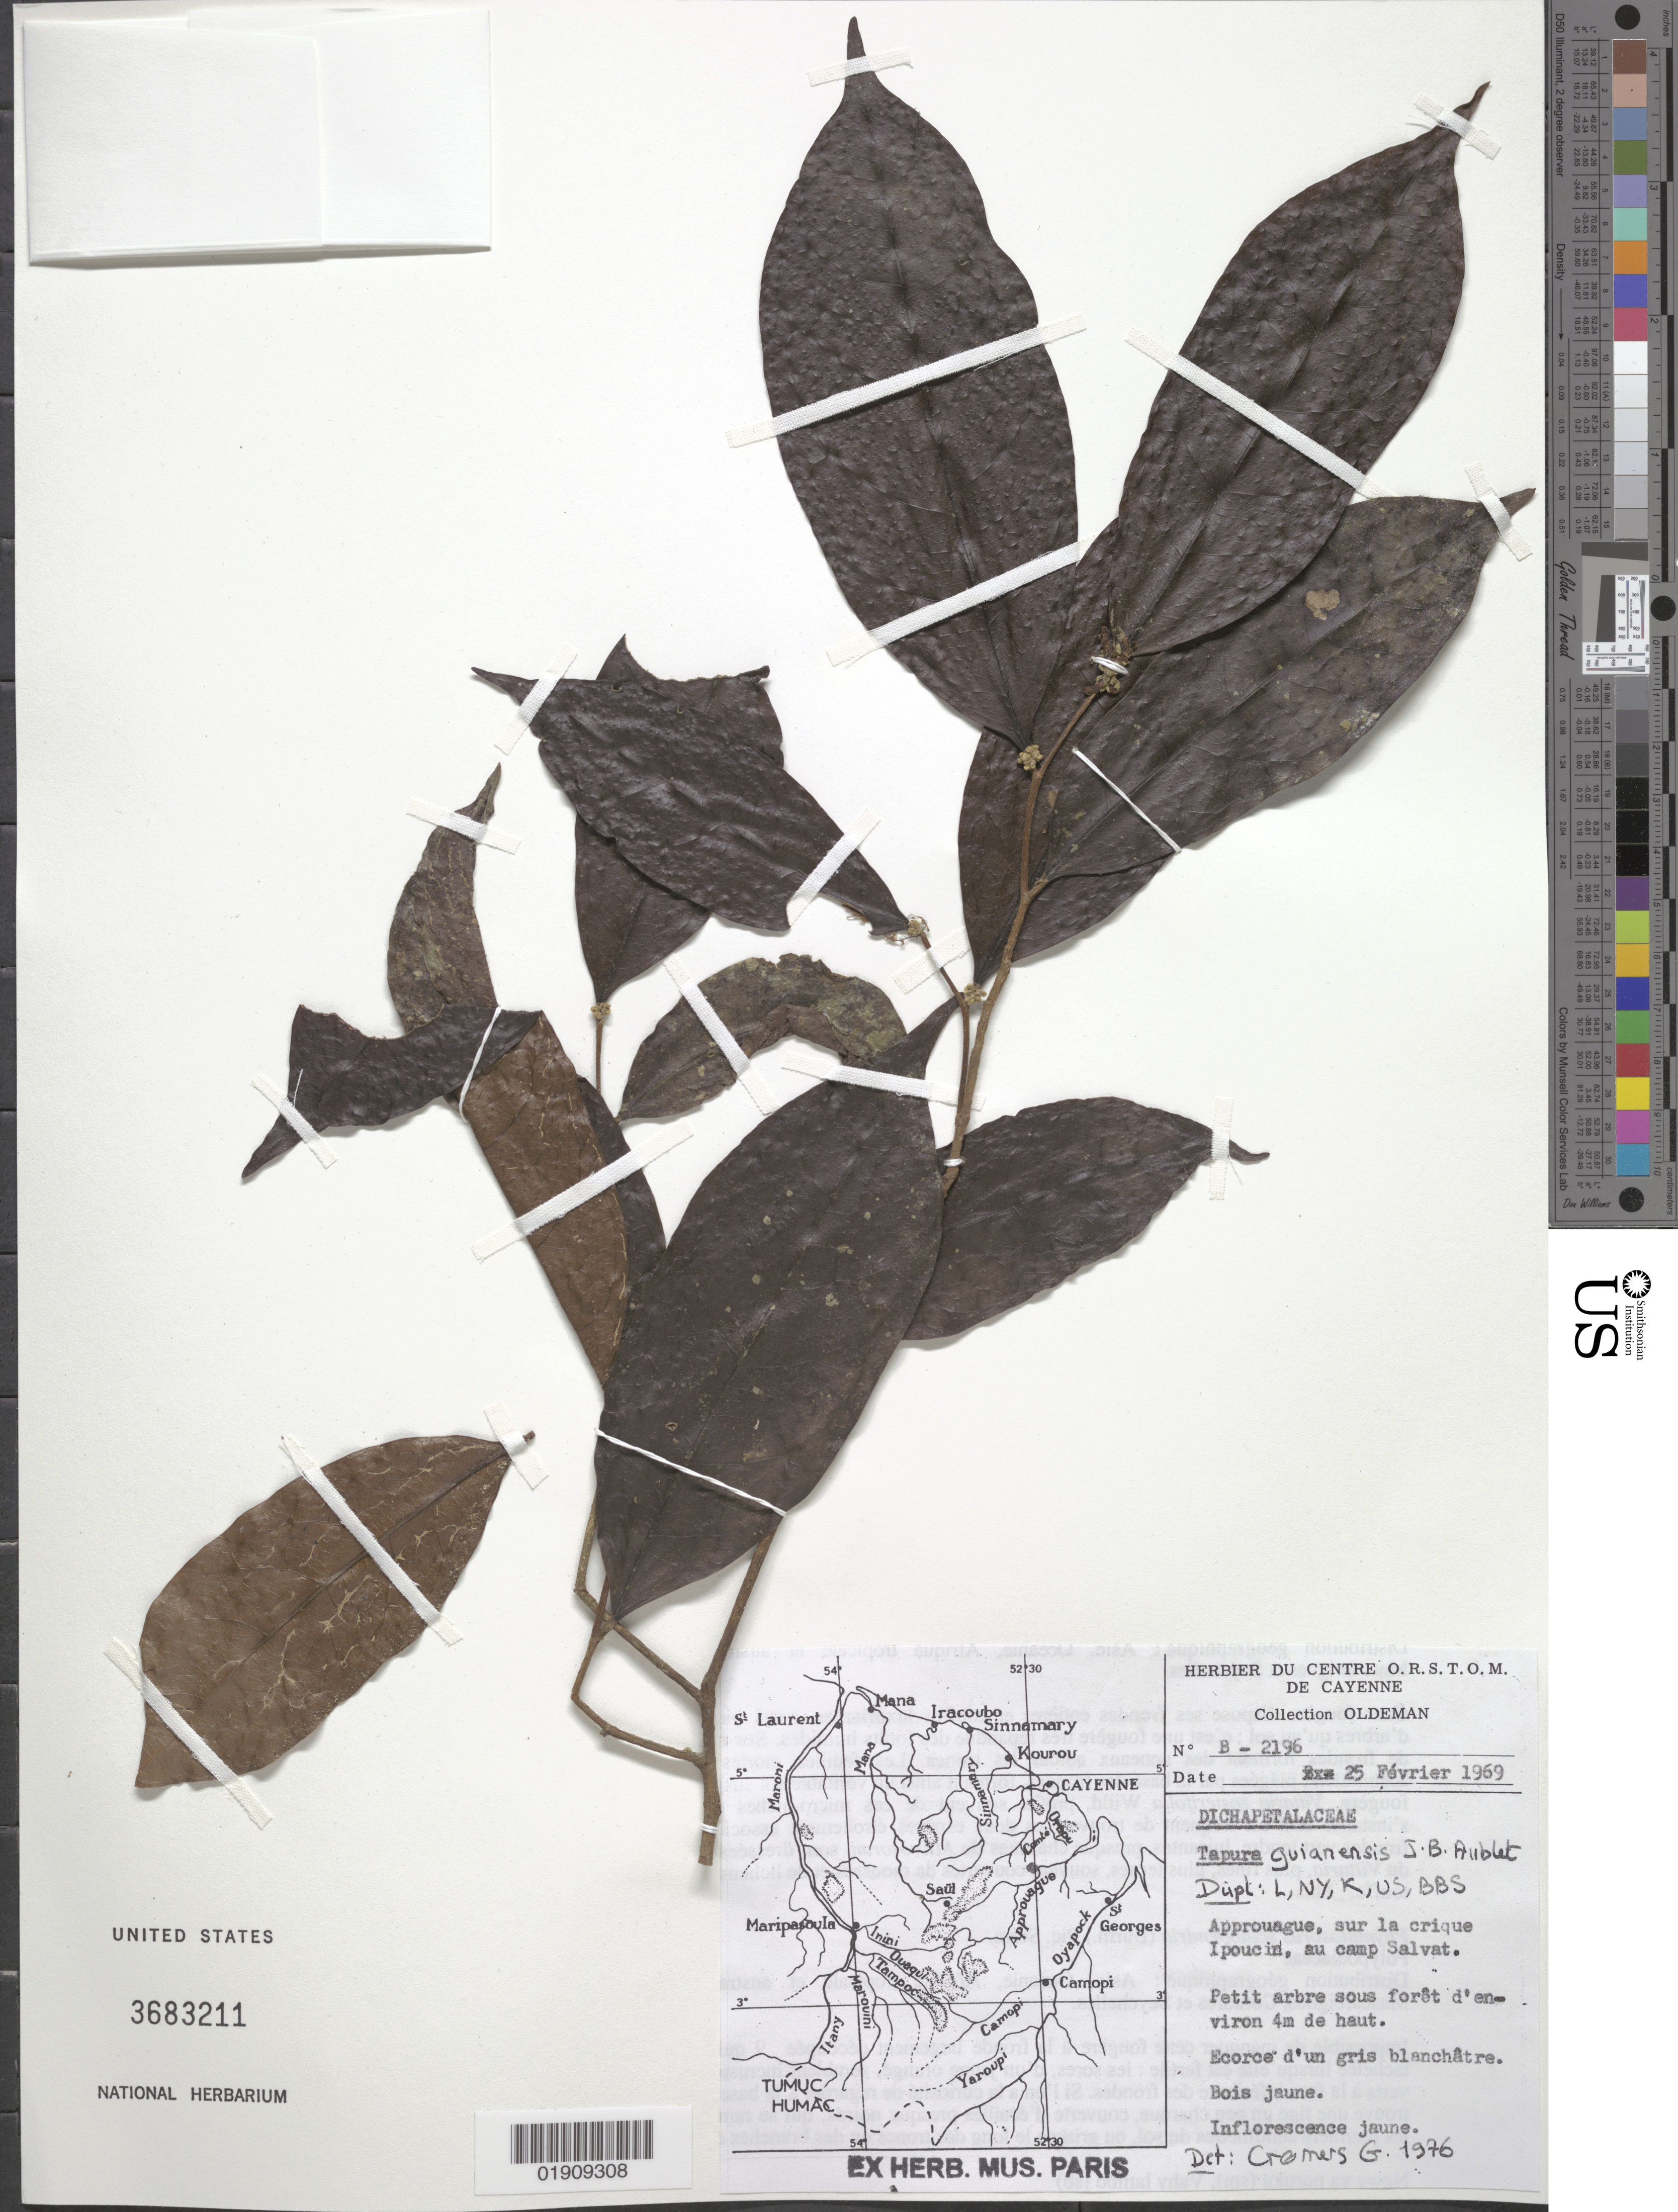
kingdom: Plantae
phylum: Tracheophyta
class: Magnoliopsida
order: Malpighiales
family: Dichapetalaceae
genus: Tapura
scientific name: Tapura guianensis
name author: Aubl.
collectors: R. Oldeman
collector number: B 2196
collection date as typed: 25-Feb-69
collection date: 1969-02-25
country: French Guiana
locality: Crique Ipoucin, Approuague, au camp Salvat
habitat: Sous foret d'environ 4m de haut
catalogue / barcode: US 3683211